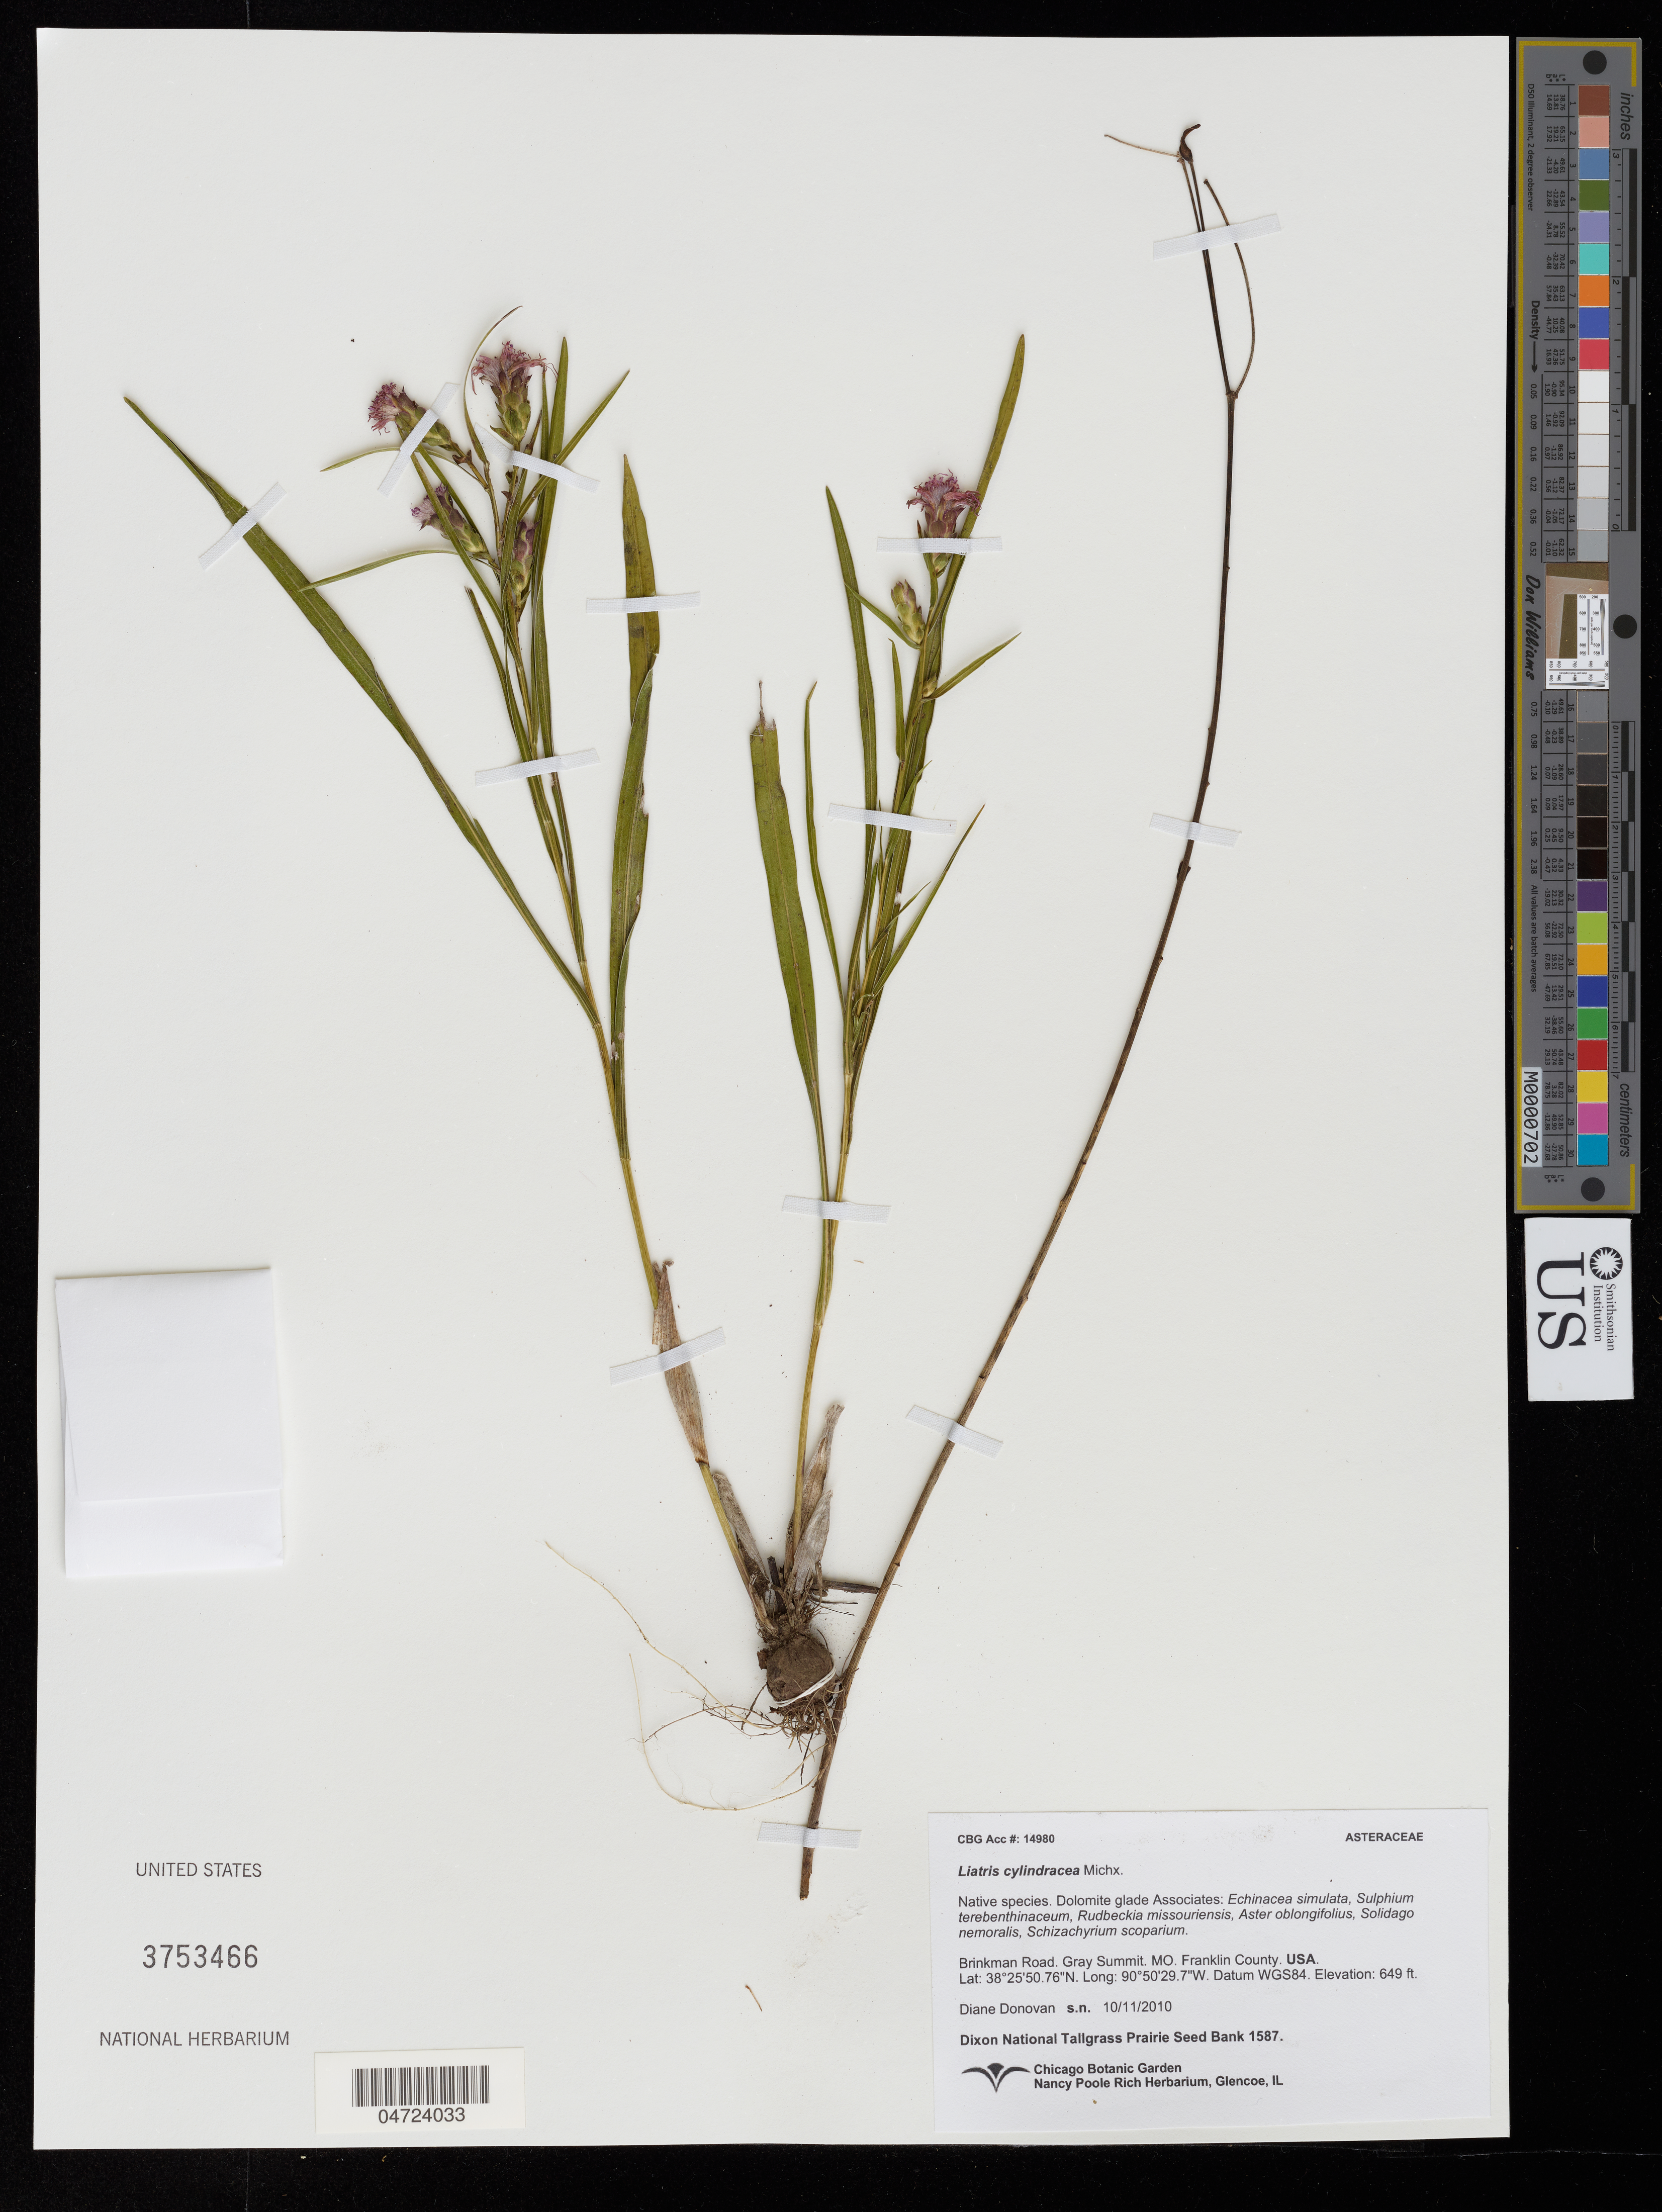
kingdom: Plantae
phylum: Tracheophyta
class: Magnoliopsida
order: Asterales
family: Asteraceae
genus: Liatris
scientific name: Liatris cylindracea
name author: Michaux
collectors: D. Donovan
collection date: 2010-10-11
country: United States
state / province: Missouri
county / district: Franklin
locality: Brinkman Road. Gray Summit. Franklin County.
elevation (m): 198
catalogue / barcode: US 3753466